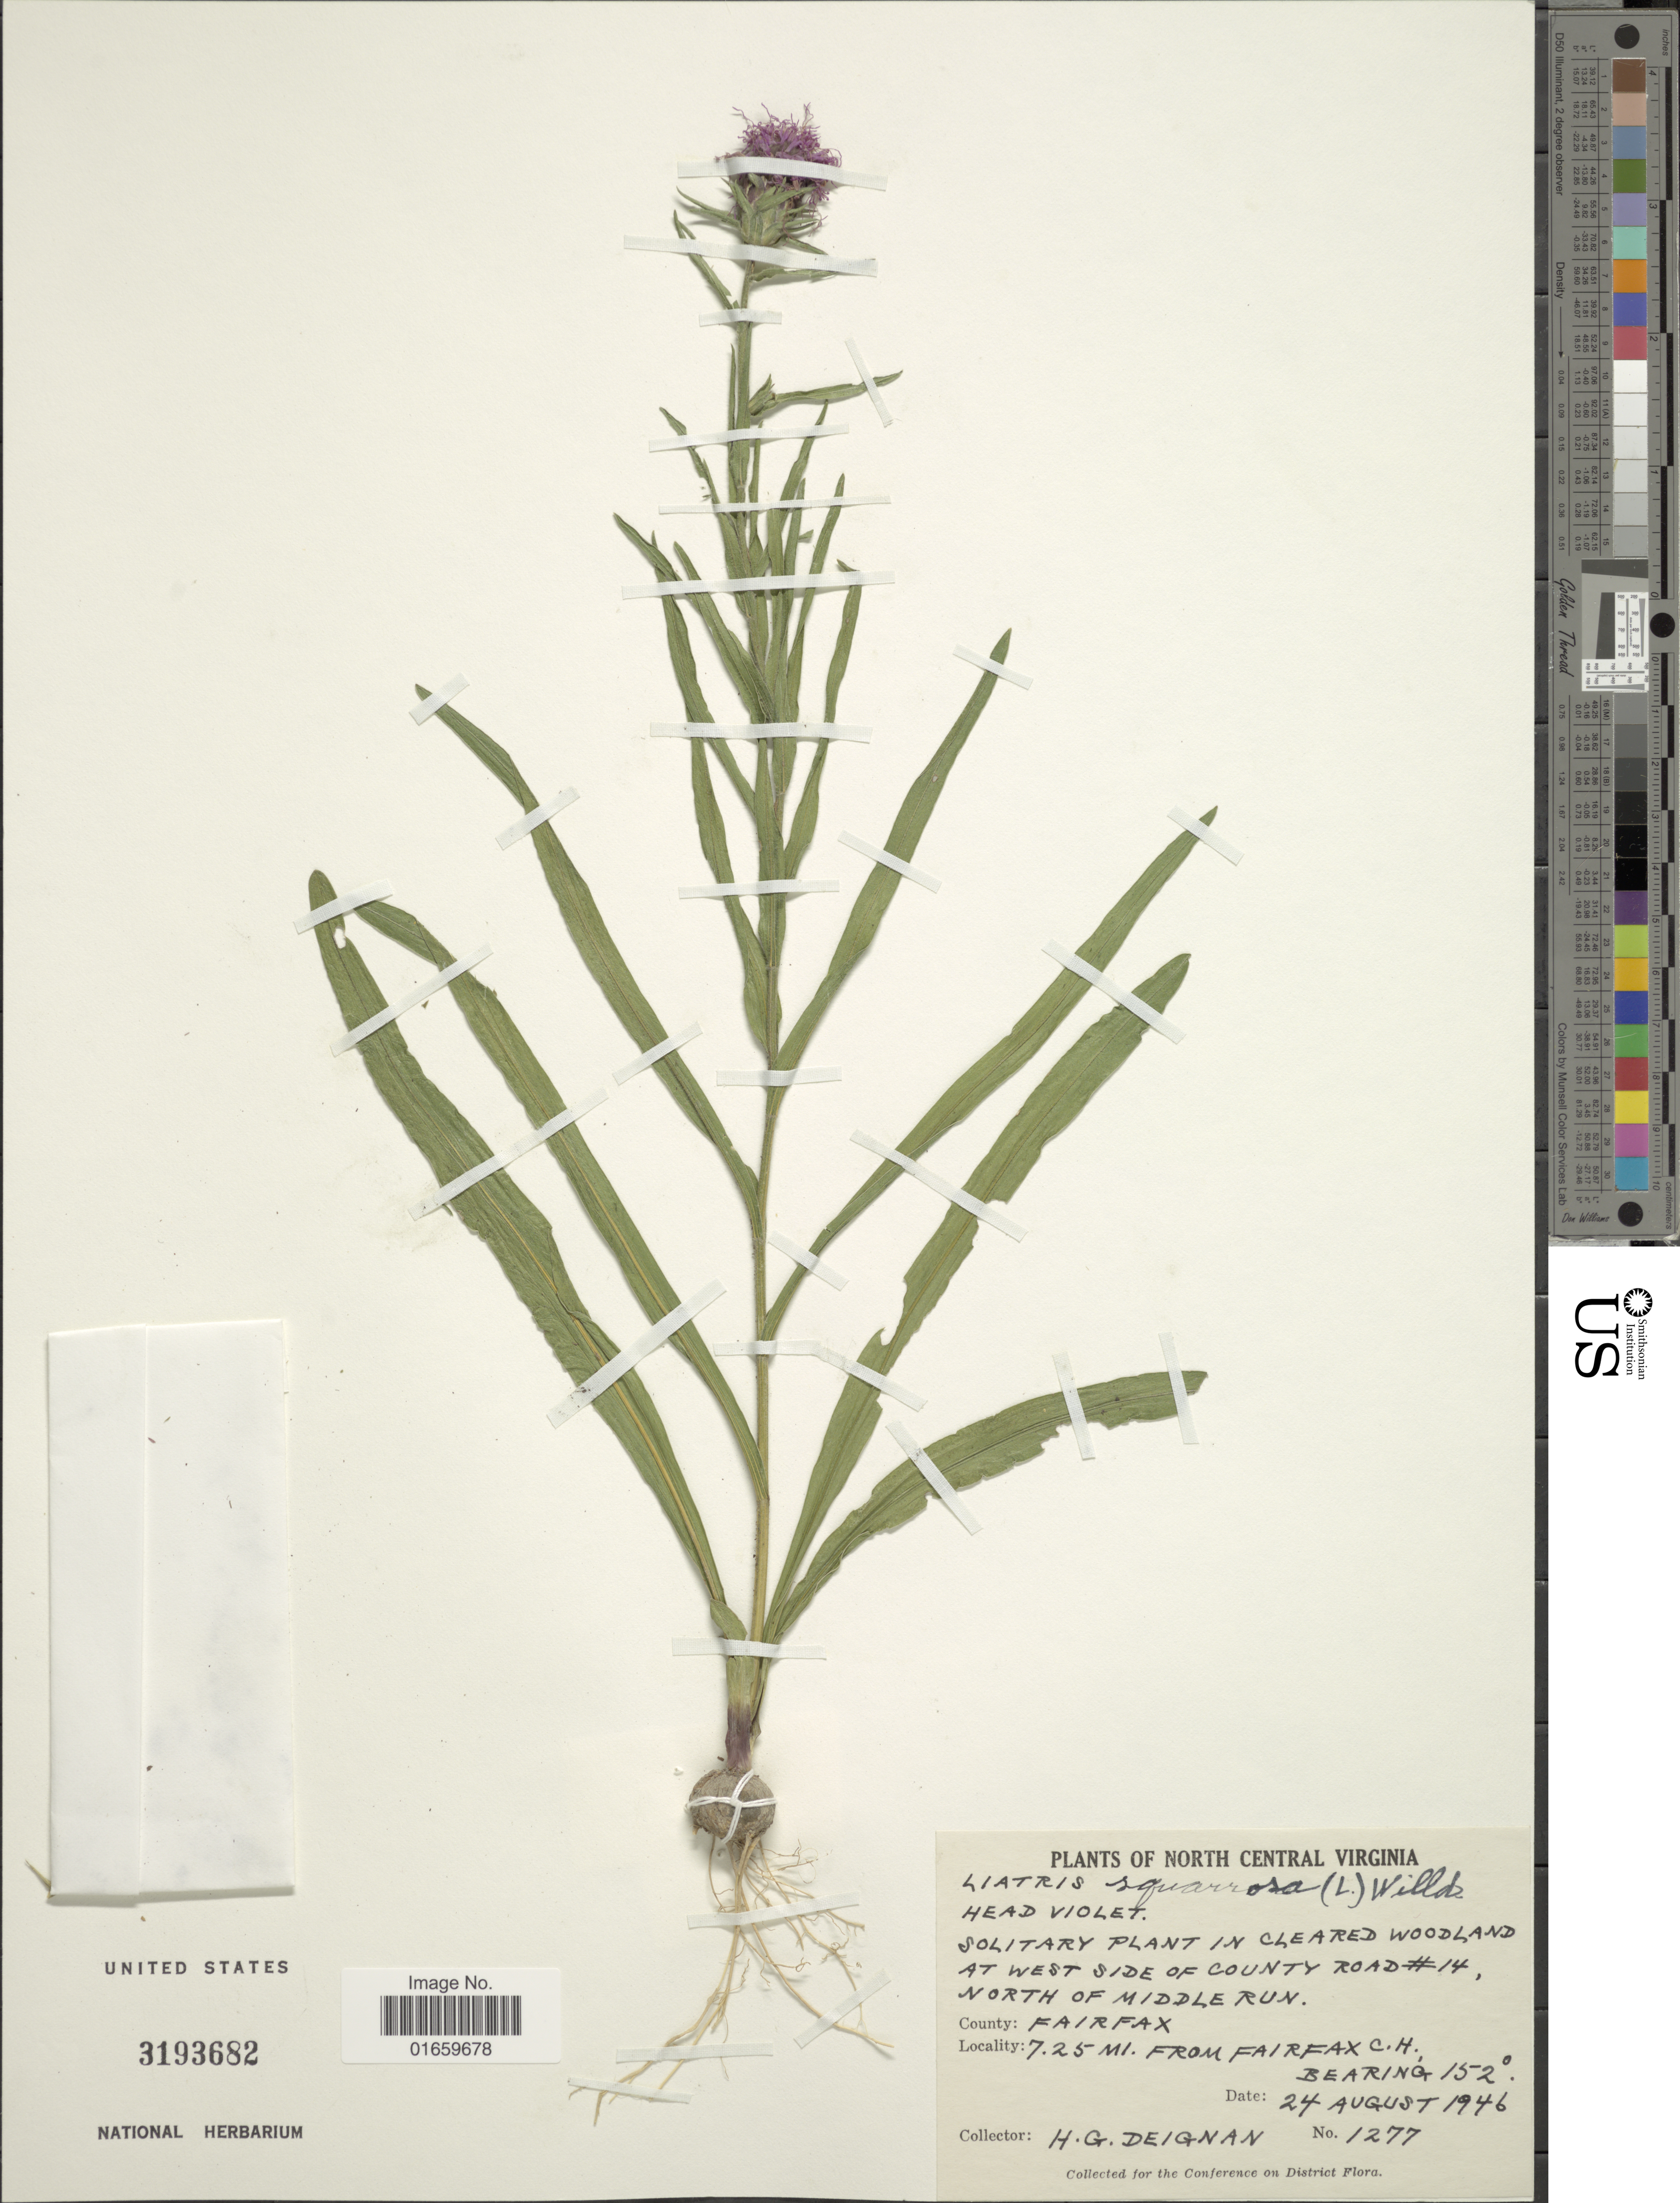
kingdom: Plantae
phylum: Tracheophyta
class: Magnoliopsida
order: Asterales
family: Asteraceae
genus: Liatris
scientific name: Liatris squarrosa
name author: (L.) Michx.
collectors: H. Deignan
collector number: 1277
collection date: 1946-08-24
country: United States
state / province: Virginia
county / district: Fairfax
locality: North Central Virginia, at west side of County road #14, North of middle run, 7.25 mi. from Fairfax C. H., bearing 152º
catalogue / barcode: US 3193682